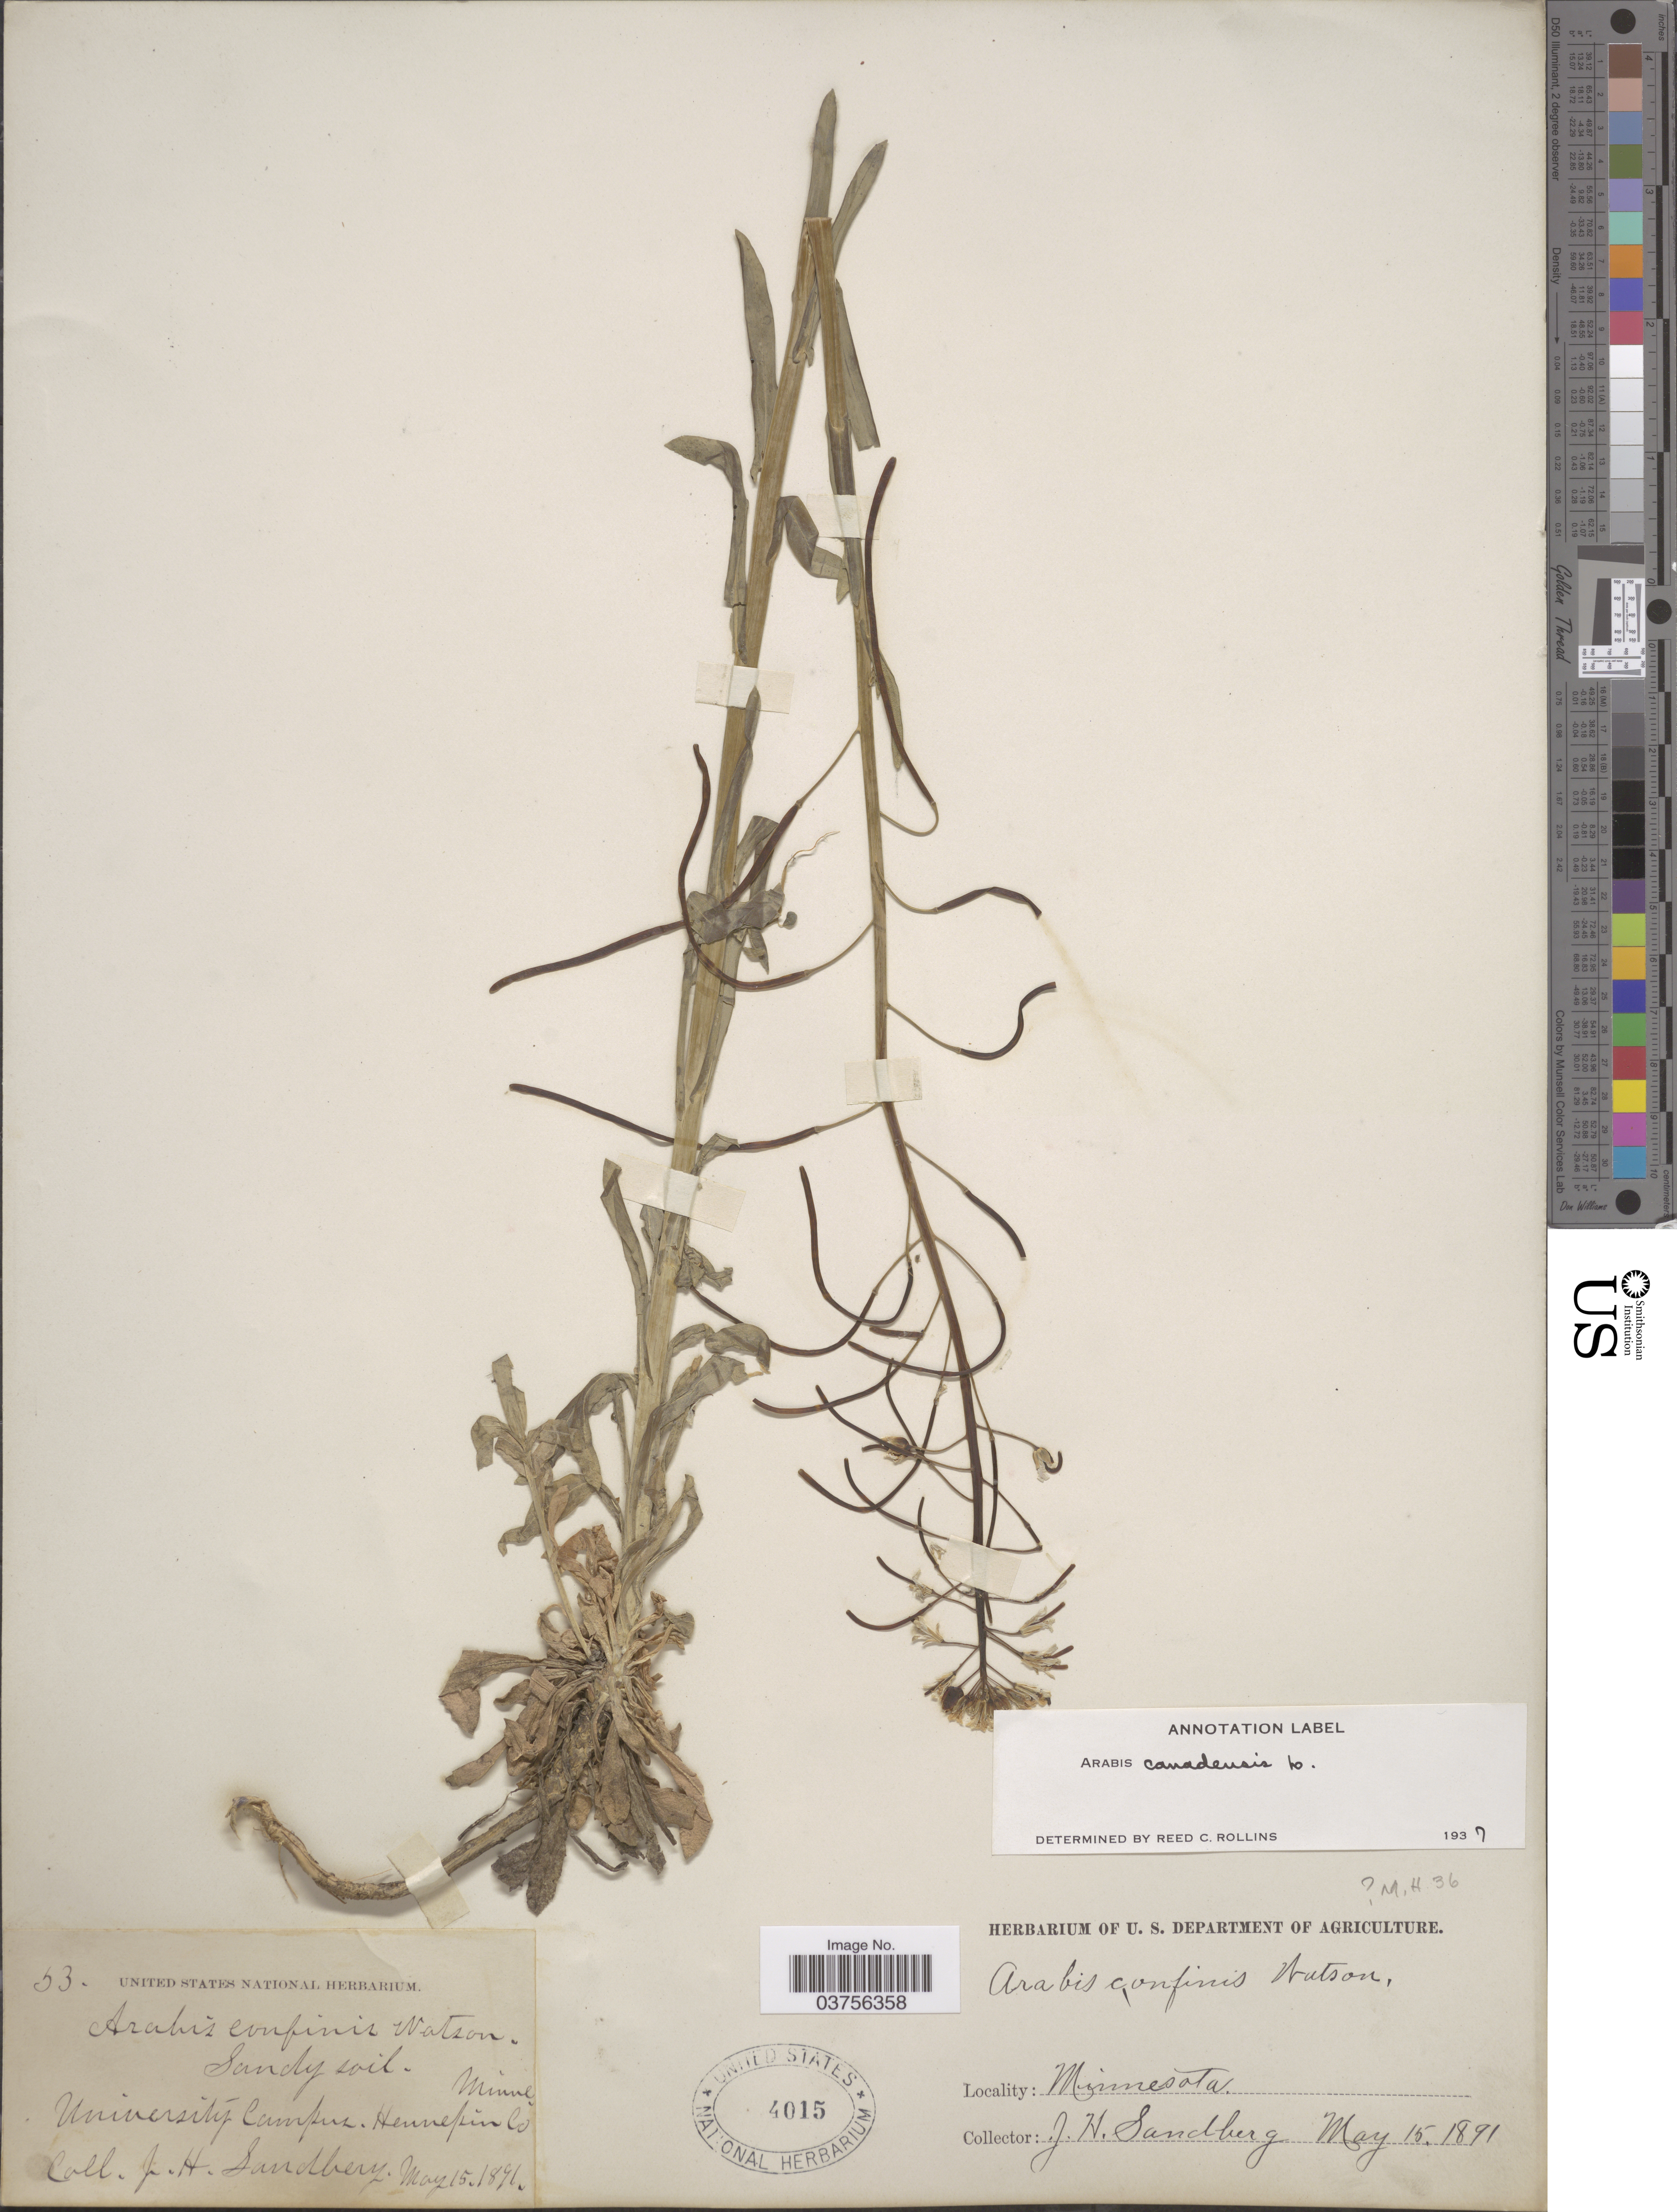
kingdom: Plantae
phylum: Tracheophyta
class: Magnoliopsida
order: Brassicales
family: Brassicaceae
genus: Arabis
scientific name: Arabis canadensis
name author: L.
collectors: J. H. Sandberg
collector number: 53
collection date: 1891-05-15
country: United States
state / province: Minnesota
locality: University Campus. Hennepin Co.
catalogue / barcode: US 4015